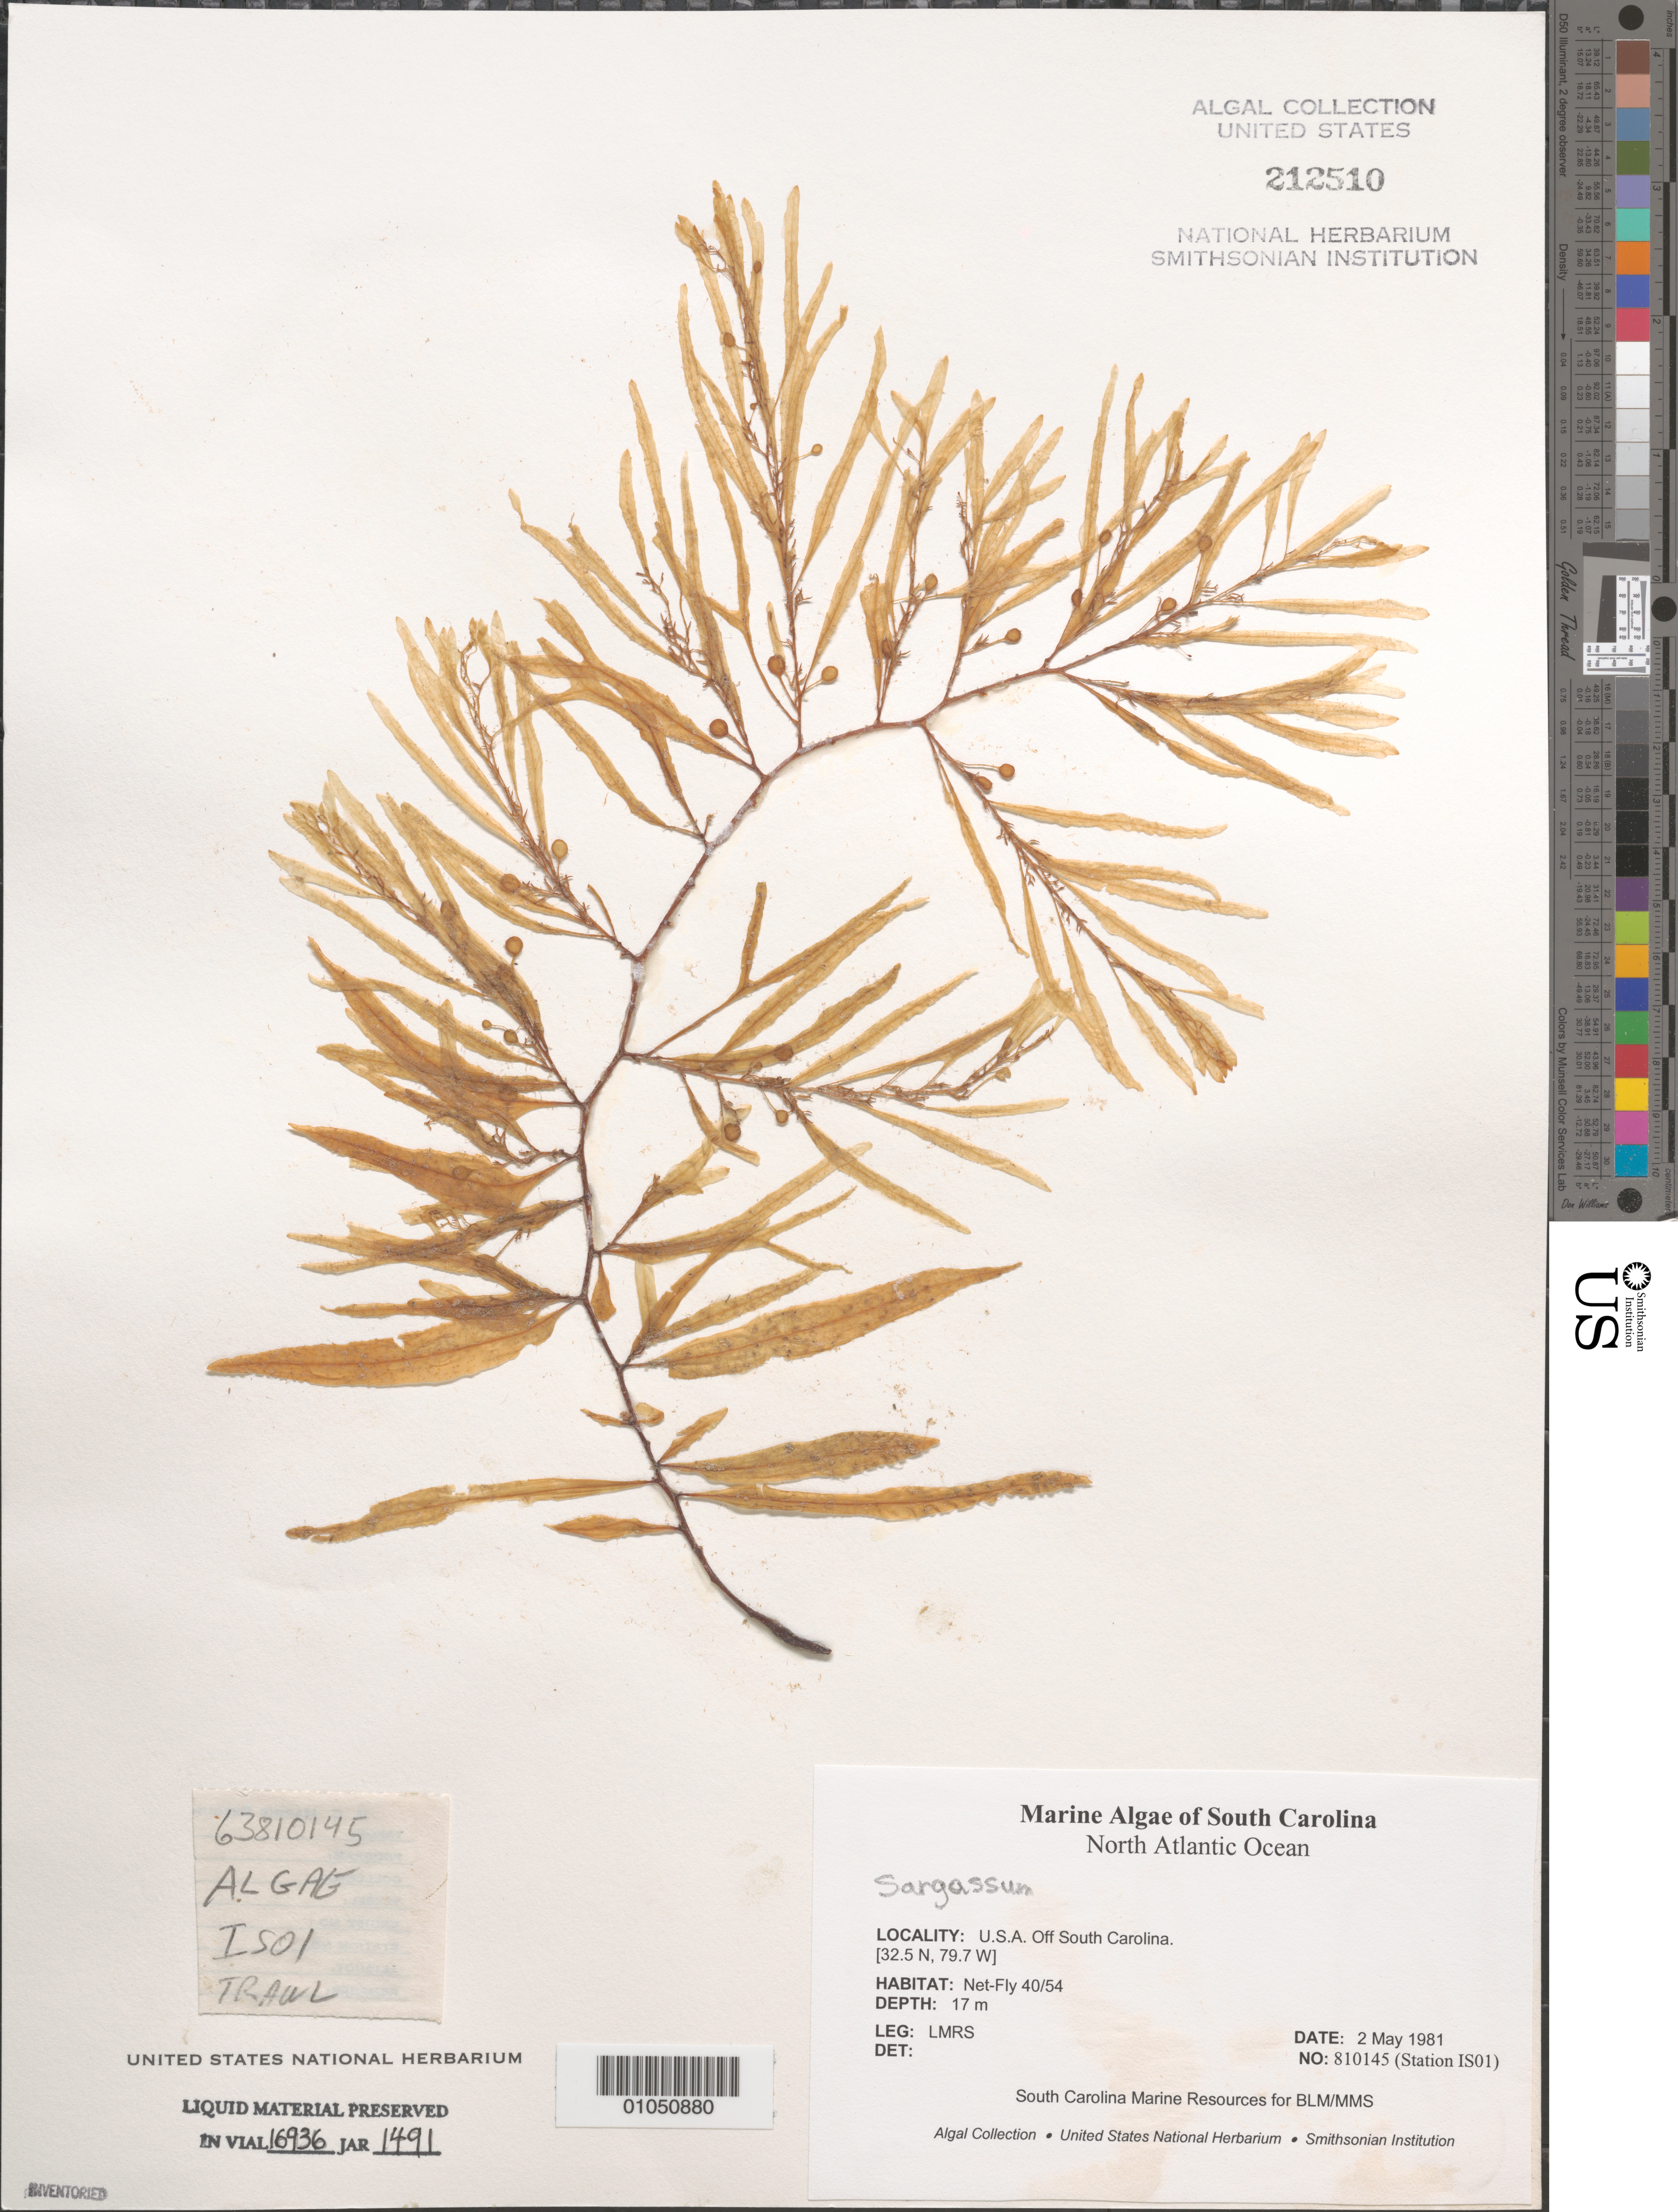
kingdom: Chromista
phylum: Ochrophyta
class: Phaeophyceae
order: Fucales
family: Sargassaceae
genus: Sargassum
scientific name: Sargassum sp.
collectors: LMRS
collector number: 810145 (Station IS01)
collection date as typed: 02 May 1981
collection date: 1981-05-02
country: United States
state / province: South Carolina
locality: North Atlantic Ocean off South Carolina coast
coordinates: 32.5 N, 79.7 W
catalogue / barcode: US 212510